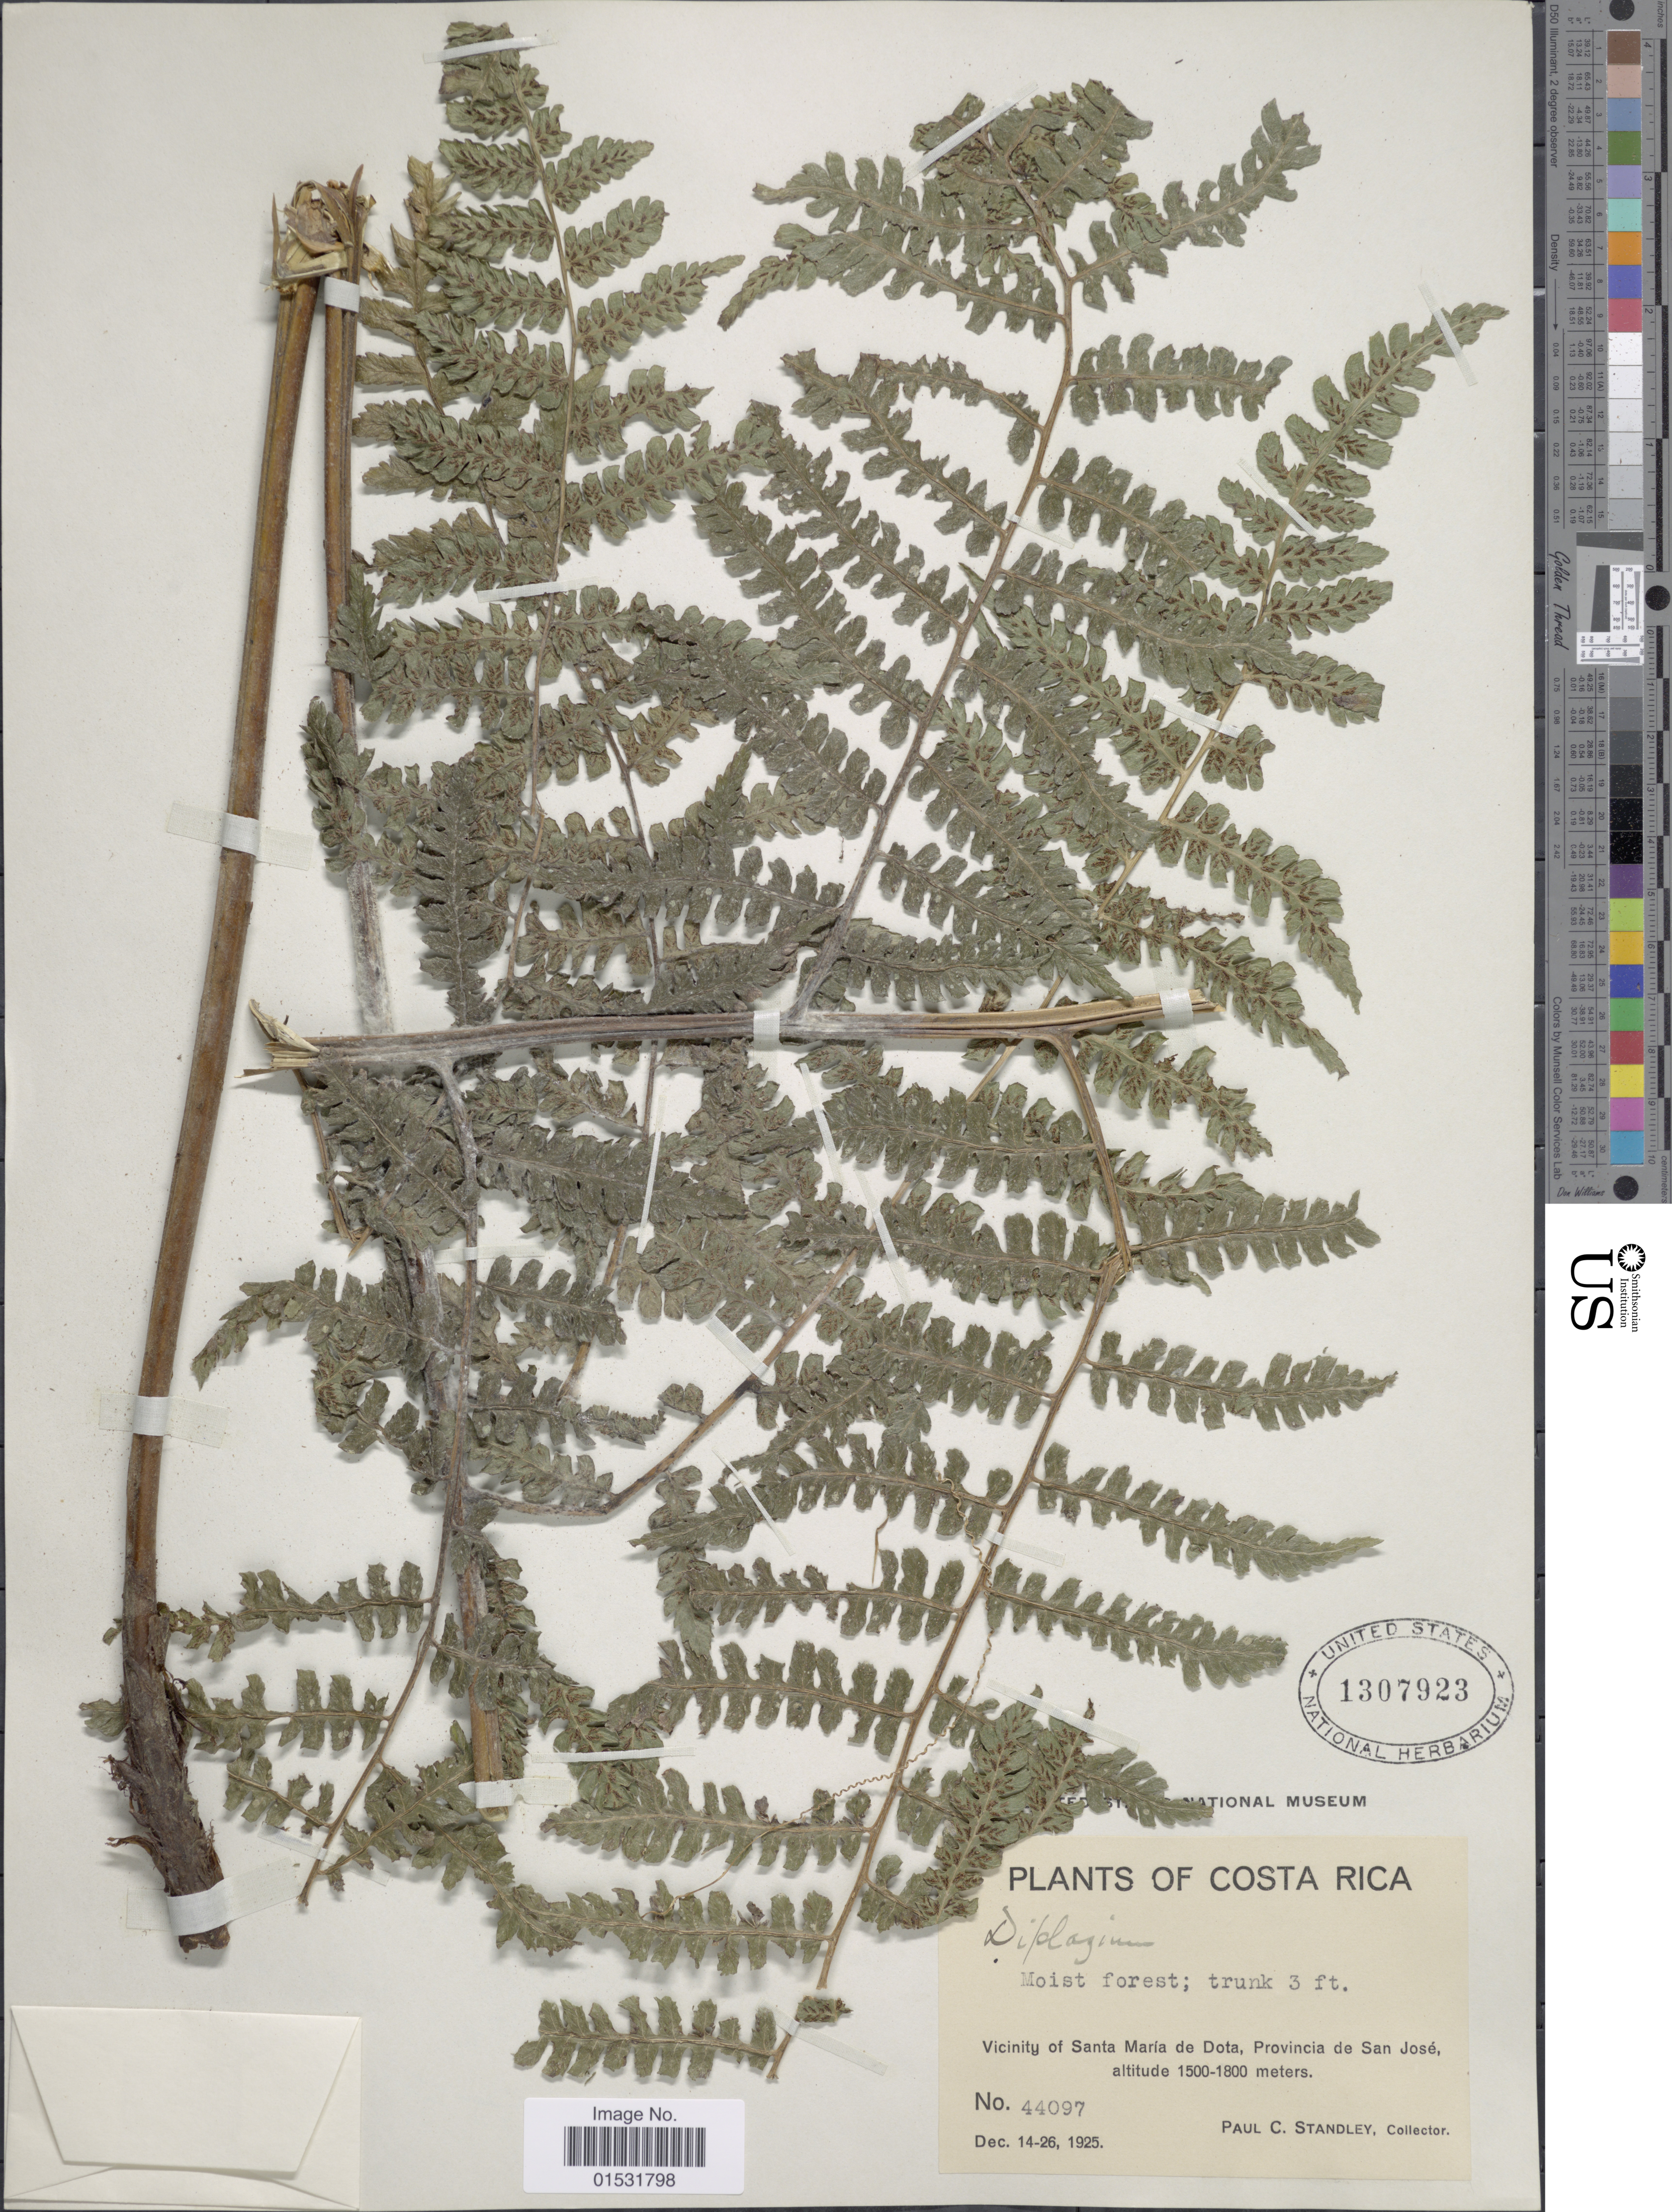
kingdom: Plantae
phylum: Tracheophyta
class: Polypodiopsida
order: Polypodiales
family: Athyriaceae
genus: Diplazium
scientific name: Diplazium hians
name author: Kunze ex Klotzsch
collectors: P. C. Standley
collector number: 44097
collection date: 1925-12-14/1925-12-26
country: Costa Rica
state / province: San José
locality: Vicinity of Santa Maria de Dota, Provincia de San Jose.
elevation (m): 1500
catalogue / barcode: US 1307923